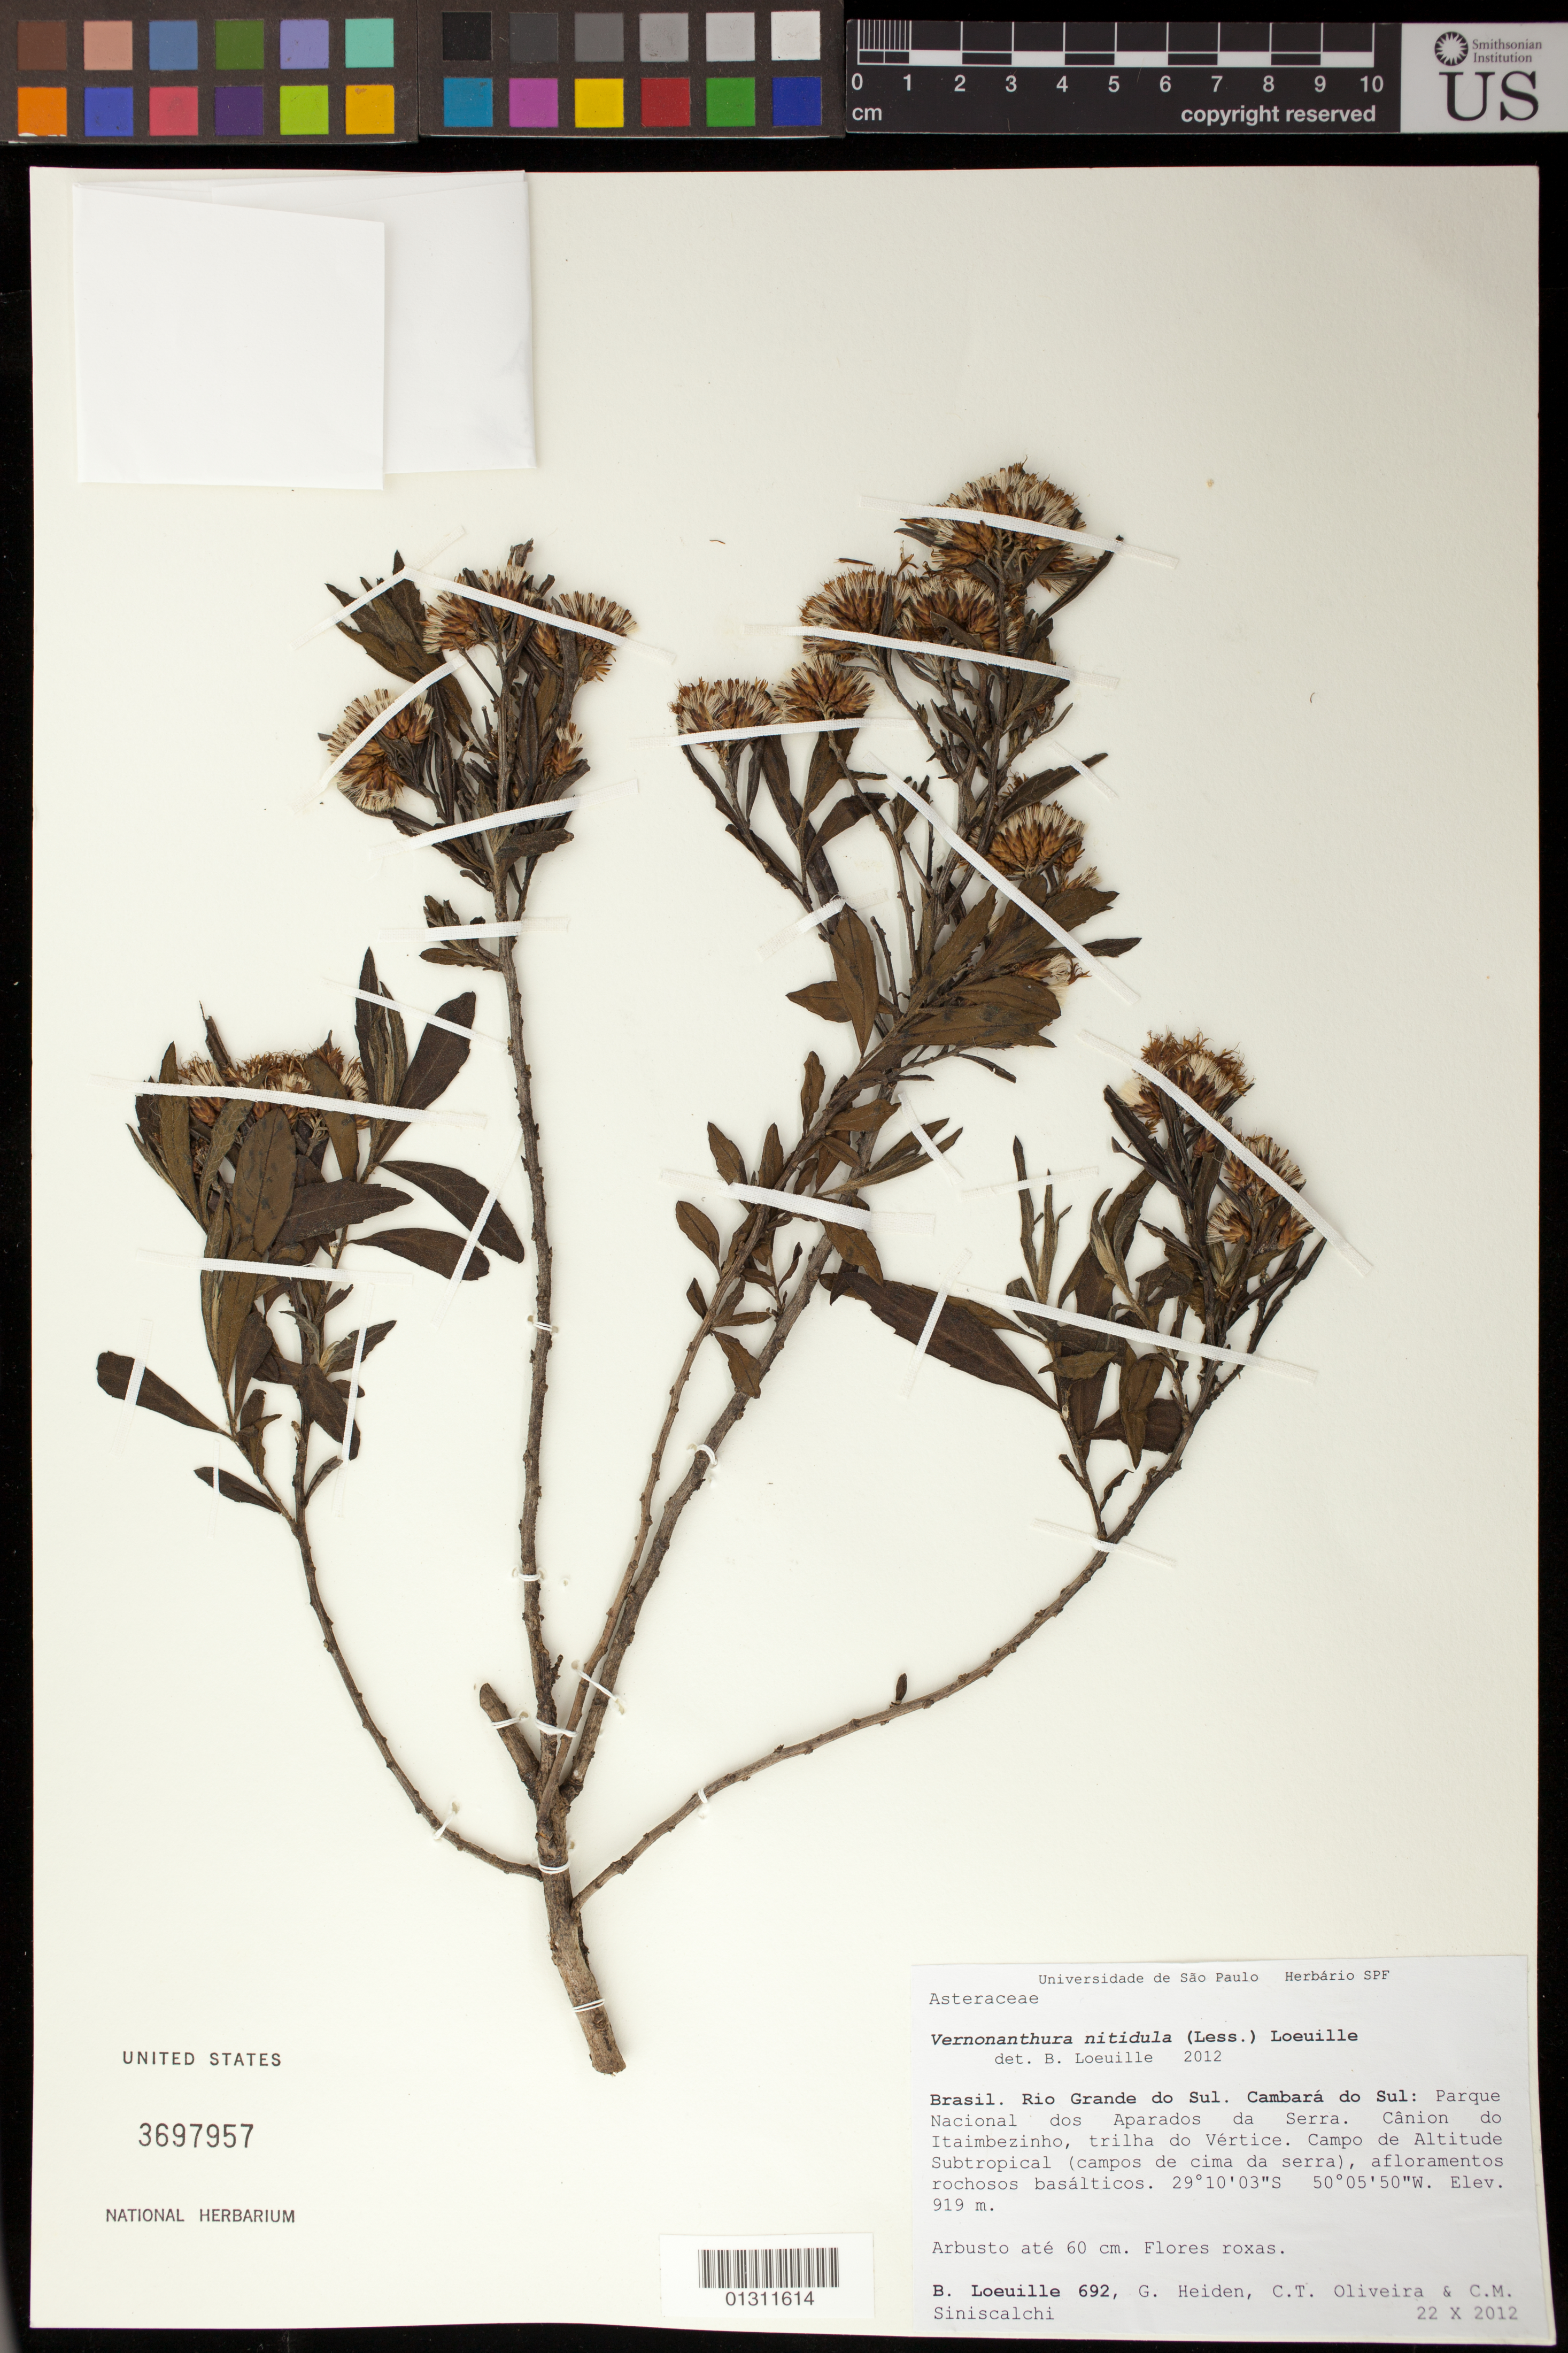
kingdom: Plantae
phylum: Tracheophyta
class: Magnoliopsida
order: Asterales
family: Asteraceae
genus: Vernonanthura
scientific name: Vernonanthura nitidula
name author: (Less.) H. Rob.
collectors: B. Loeuille, G. Heiden, C. T. Oliveira & C. Siniscalchi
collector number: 692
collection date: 2012-10-22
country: Brazil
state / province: Rio Grande do Sul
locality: Cambara do Sul: Parque National dos Aparados da Serra. Canion do Itaimbezinho, trilha do Vertice.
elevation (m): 919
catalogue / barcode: US 3697957